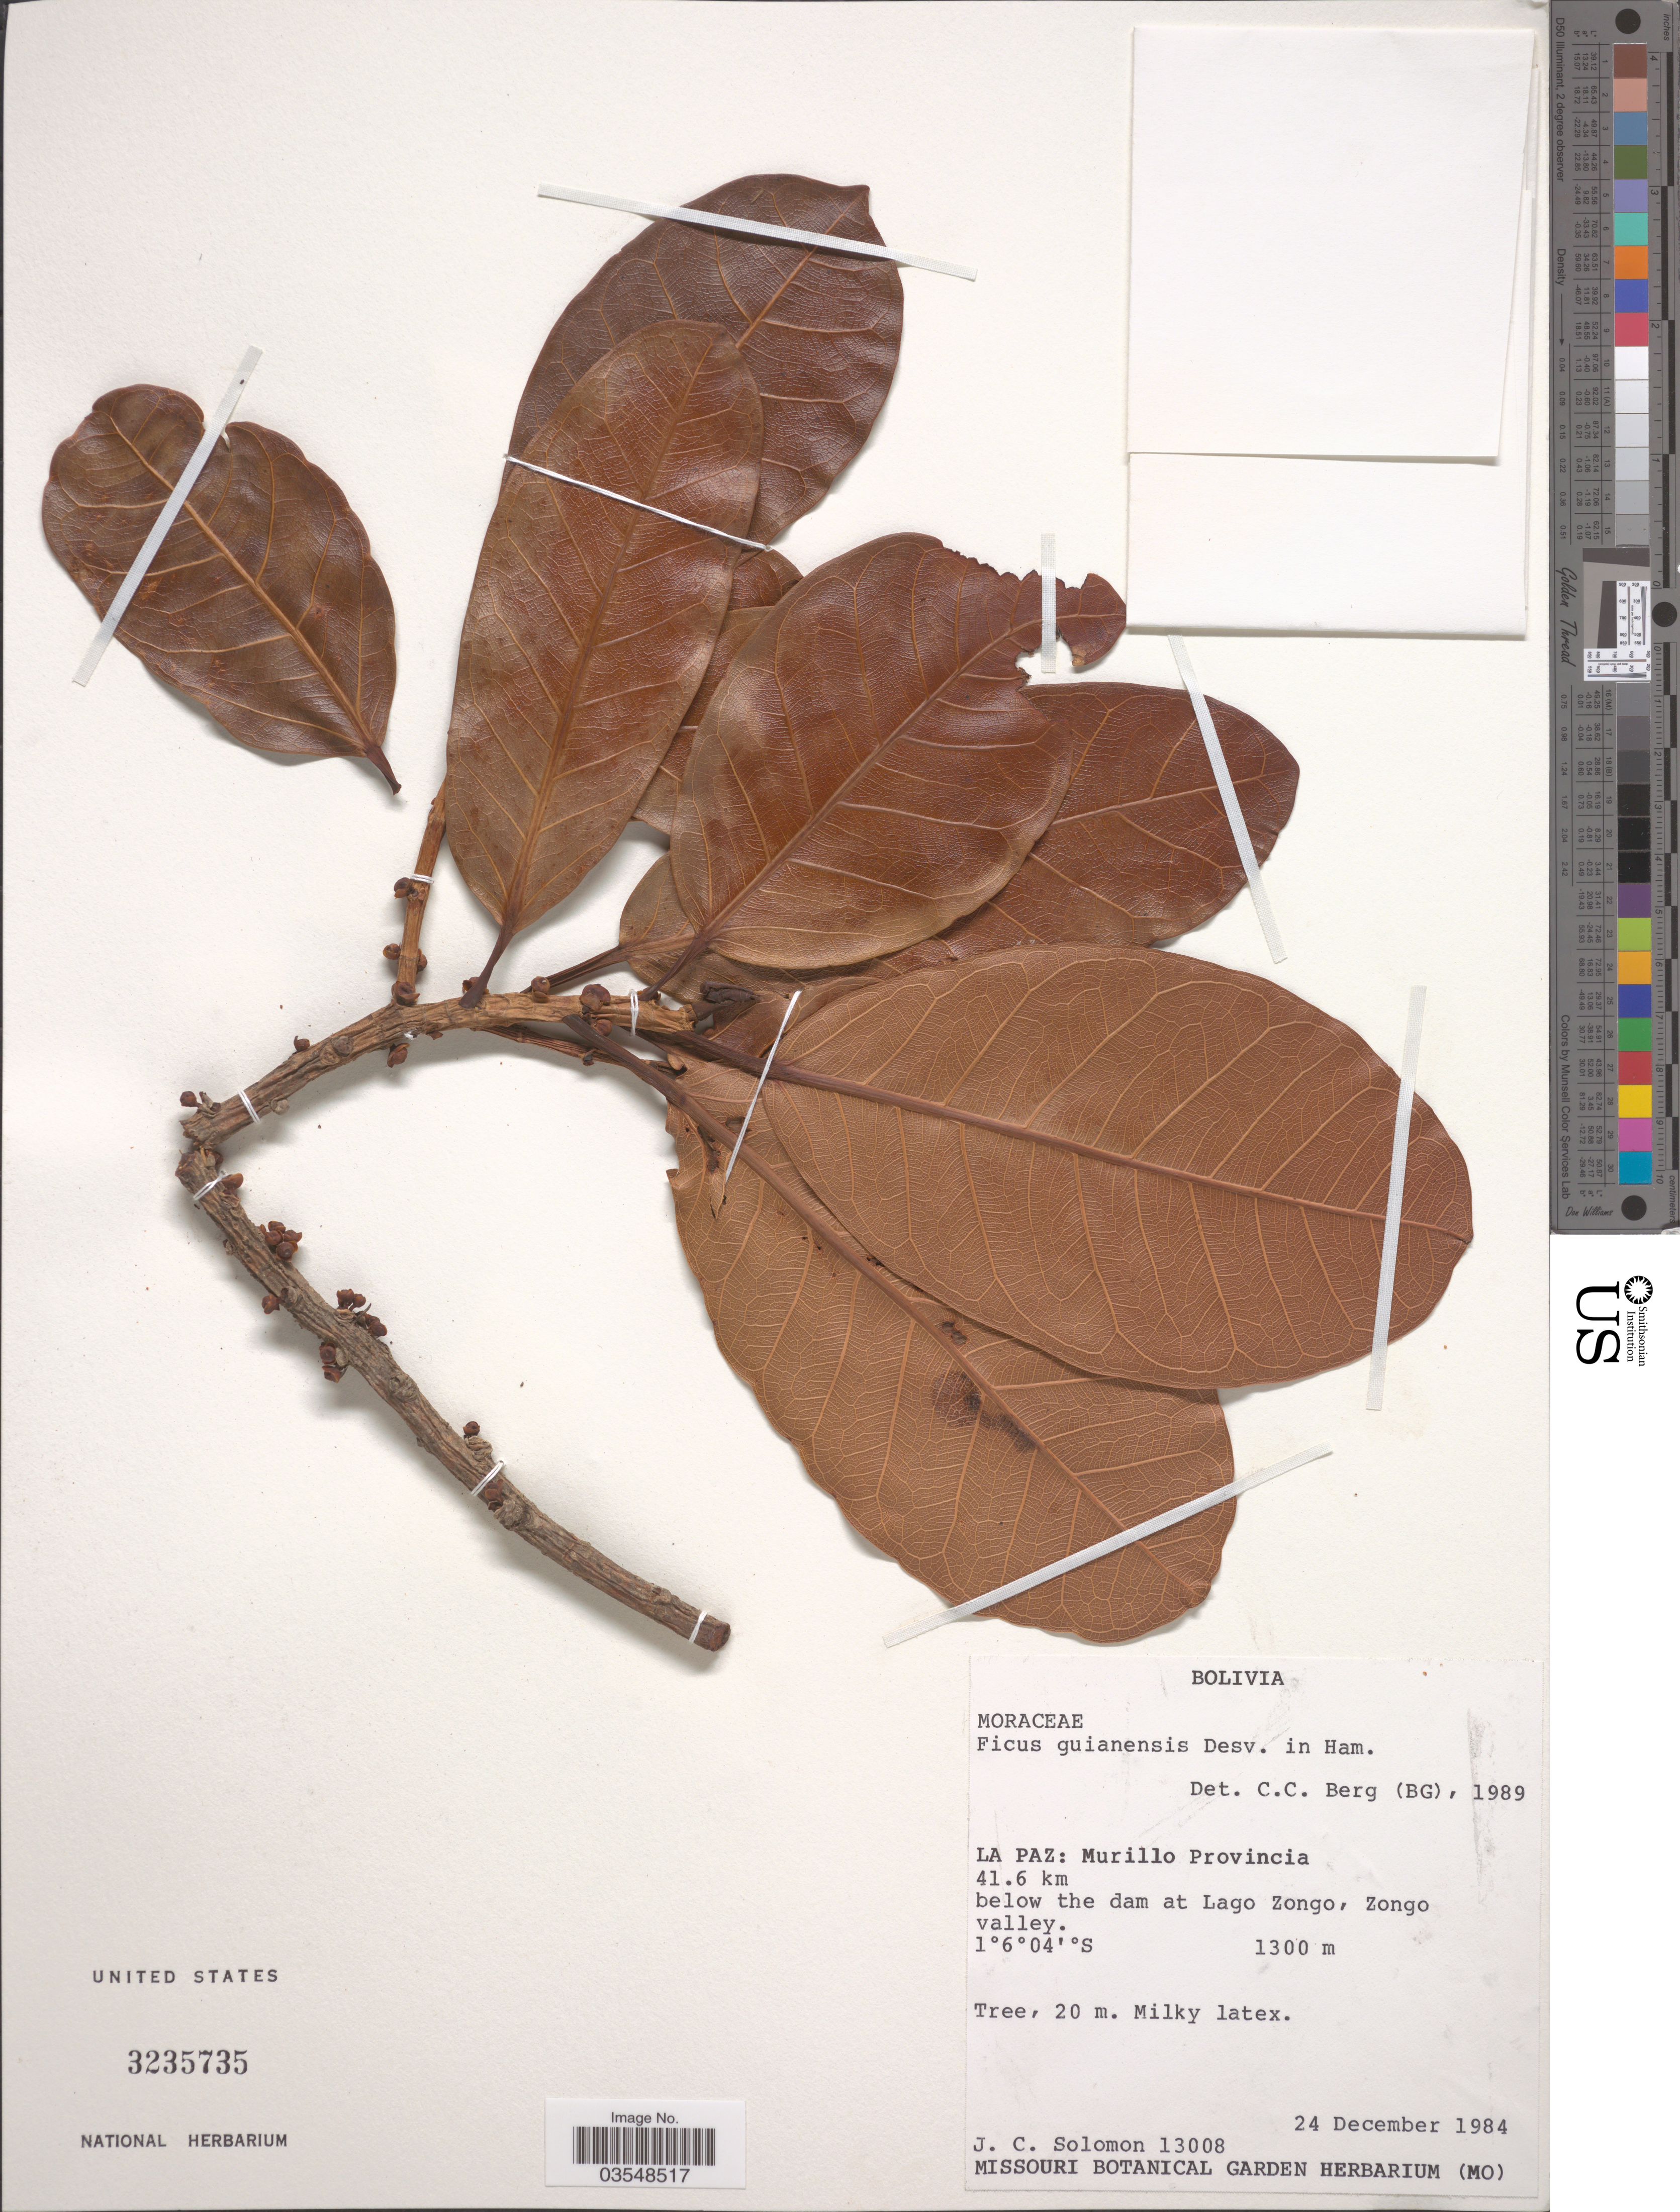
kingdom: Plantae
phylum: Tracheophyta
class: Magnoliopsida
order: Rosales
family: Moraceae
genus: Ficus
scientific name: Ficus guianensis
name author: Desv. ex Ham.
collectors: J. C. Solomon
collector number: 13008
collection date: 1984-12-24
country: Bolivia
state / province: La Paz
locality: Muillo Provincia. 41.6 km below the dam at Lago Zongo, Zongo valley.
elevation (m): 1300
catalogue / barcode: US 3235735